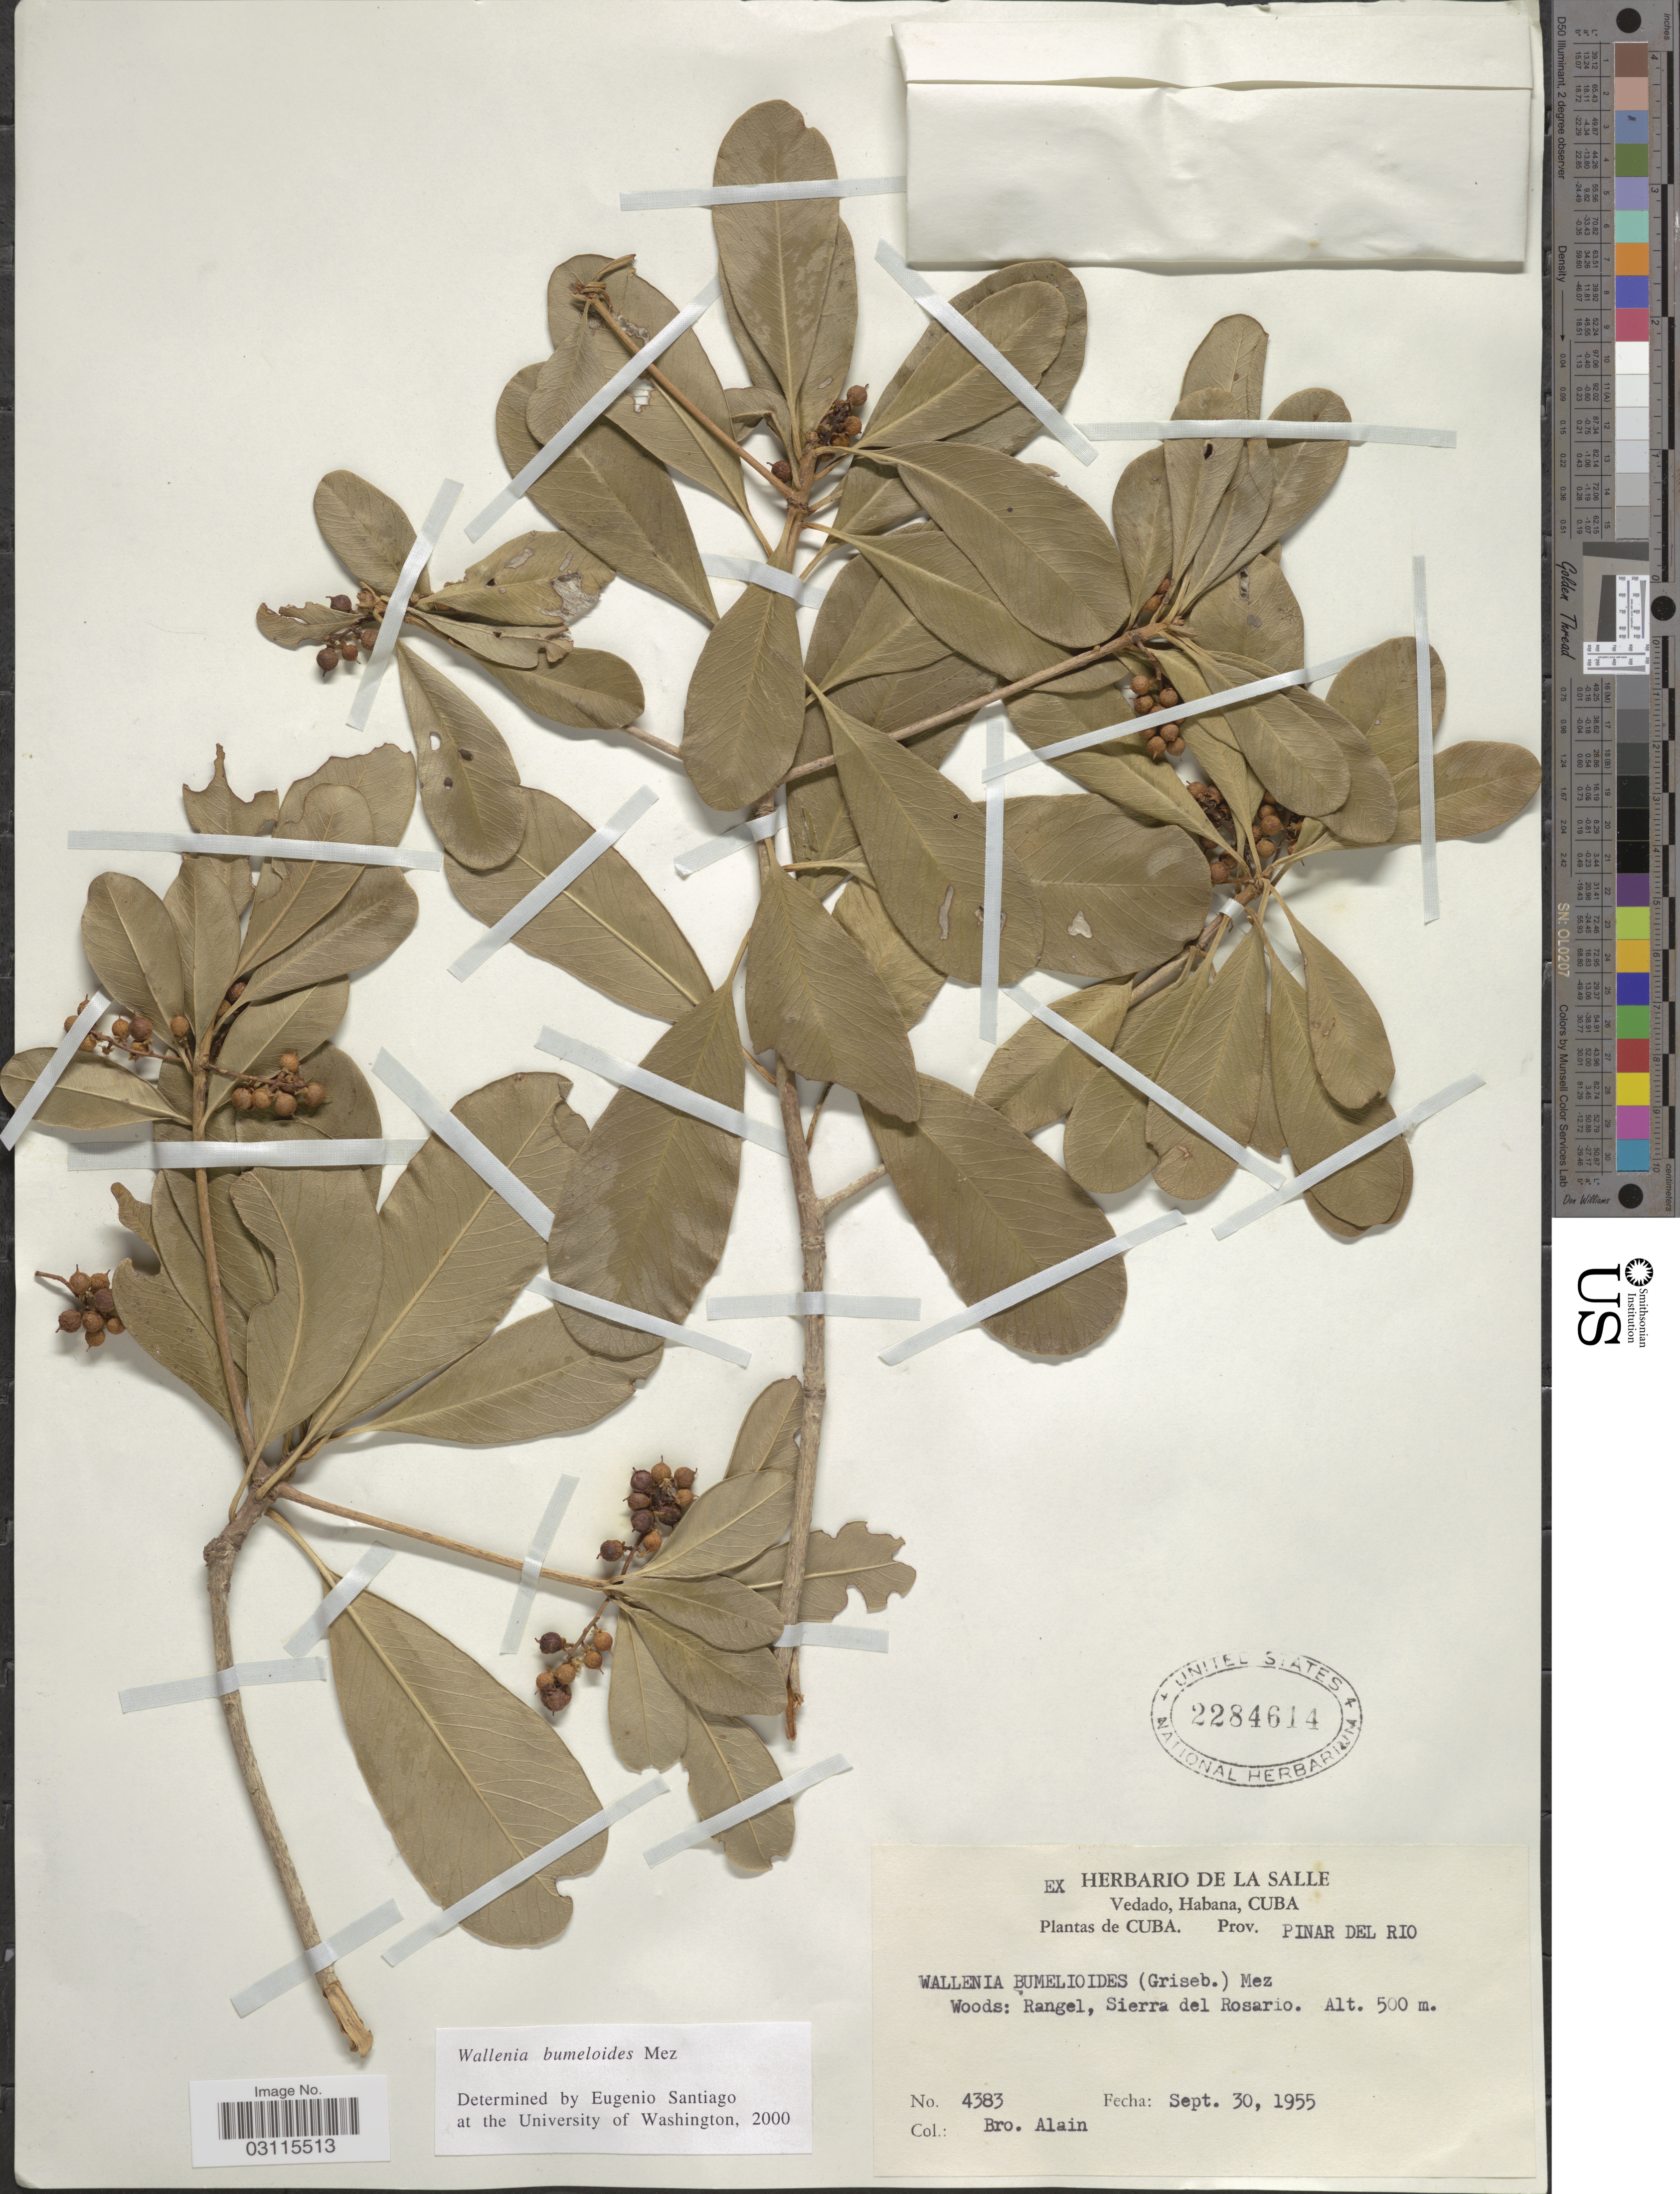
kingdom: Plantae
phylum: Tracheophyta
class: Magnoliopsida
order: Ericales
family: Primulaceae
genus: Wallenia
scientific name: Wallenia bumelioides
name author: (Griseb.) Mez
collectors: A. H. Liogier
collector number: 4383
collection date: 1955-09-30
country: Cuba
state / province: Pinar del Río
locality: Prov. Pinar del Rio. Woods: Rangel, Sierra del Rosario.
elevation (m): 500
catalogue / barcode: US 2284614